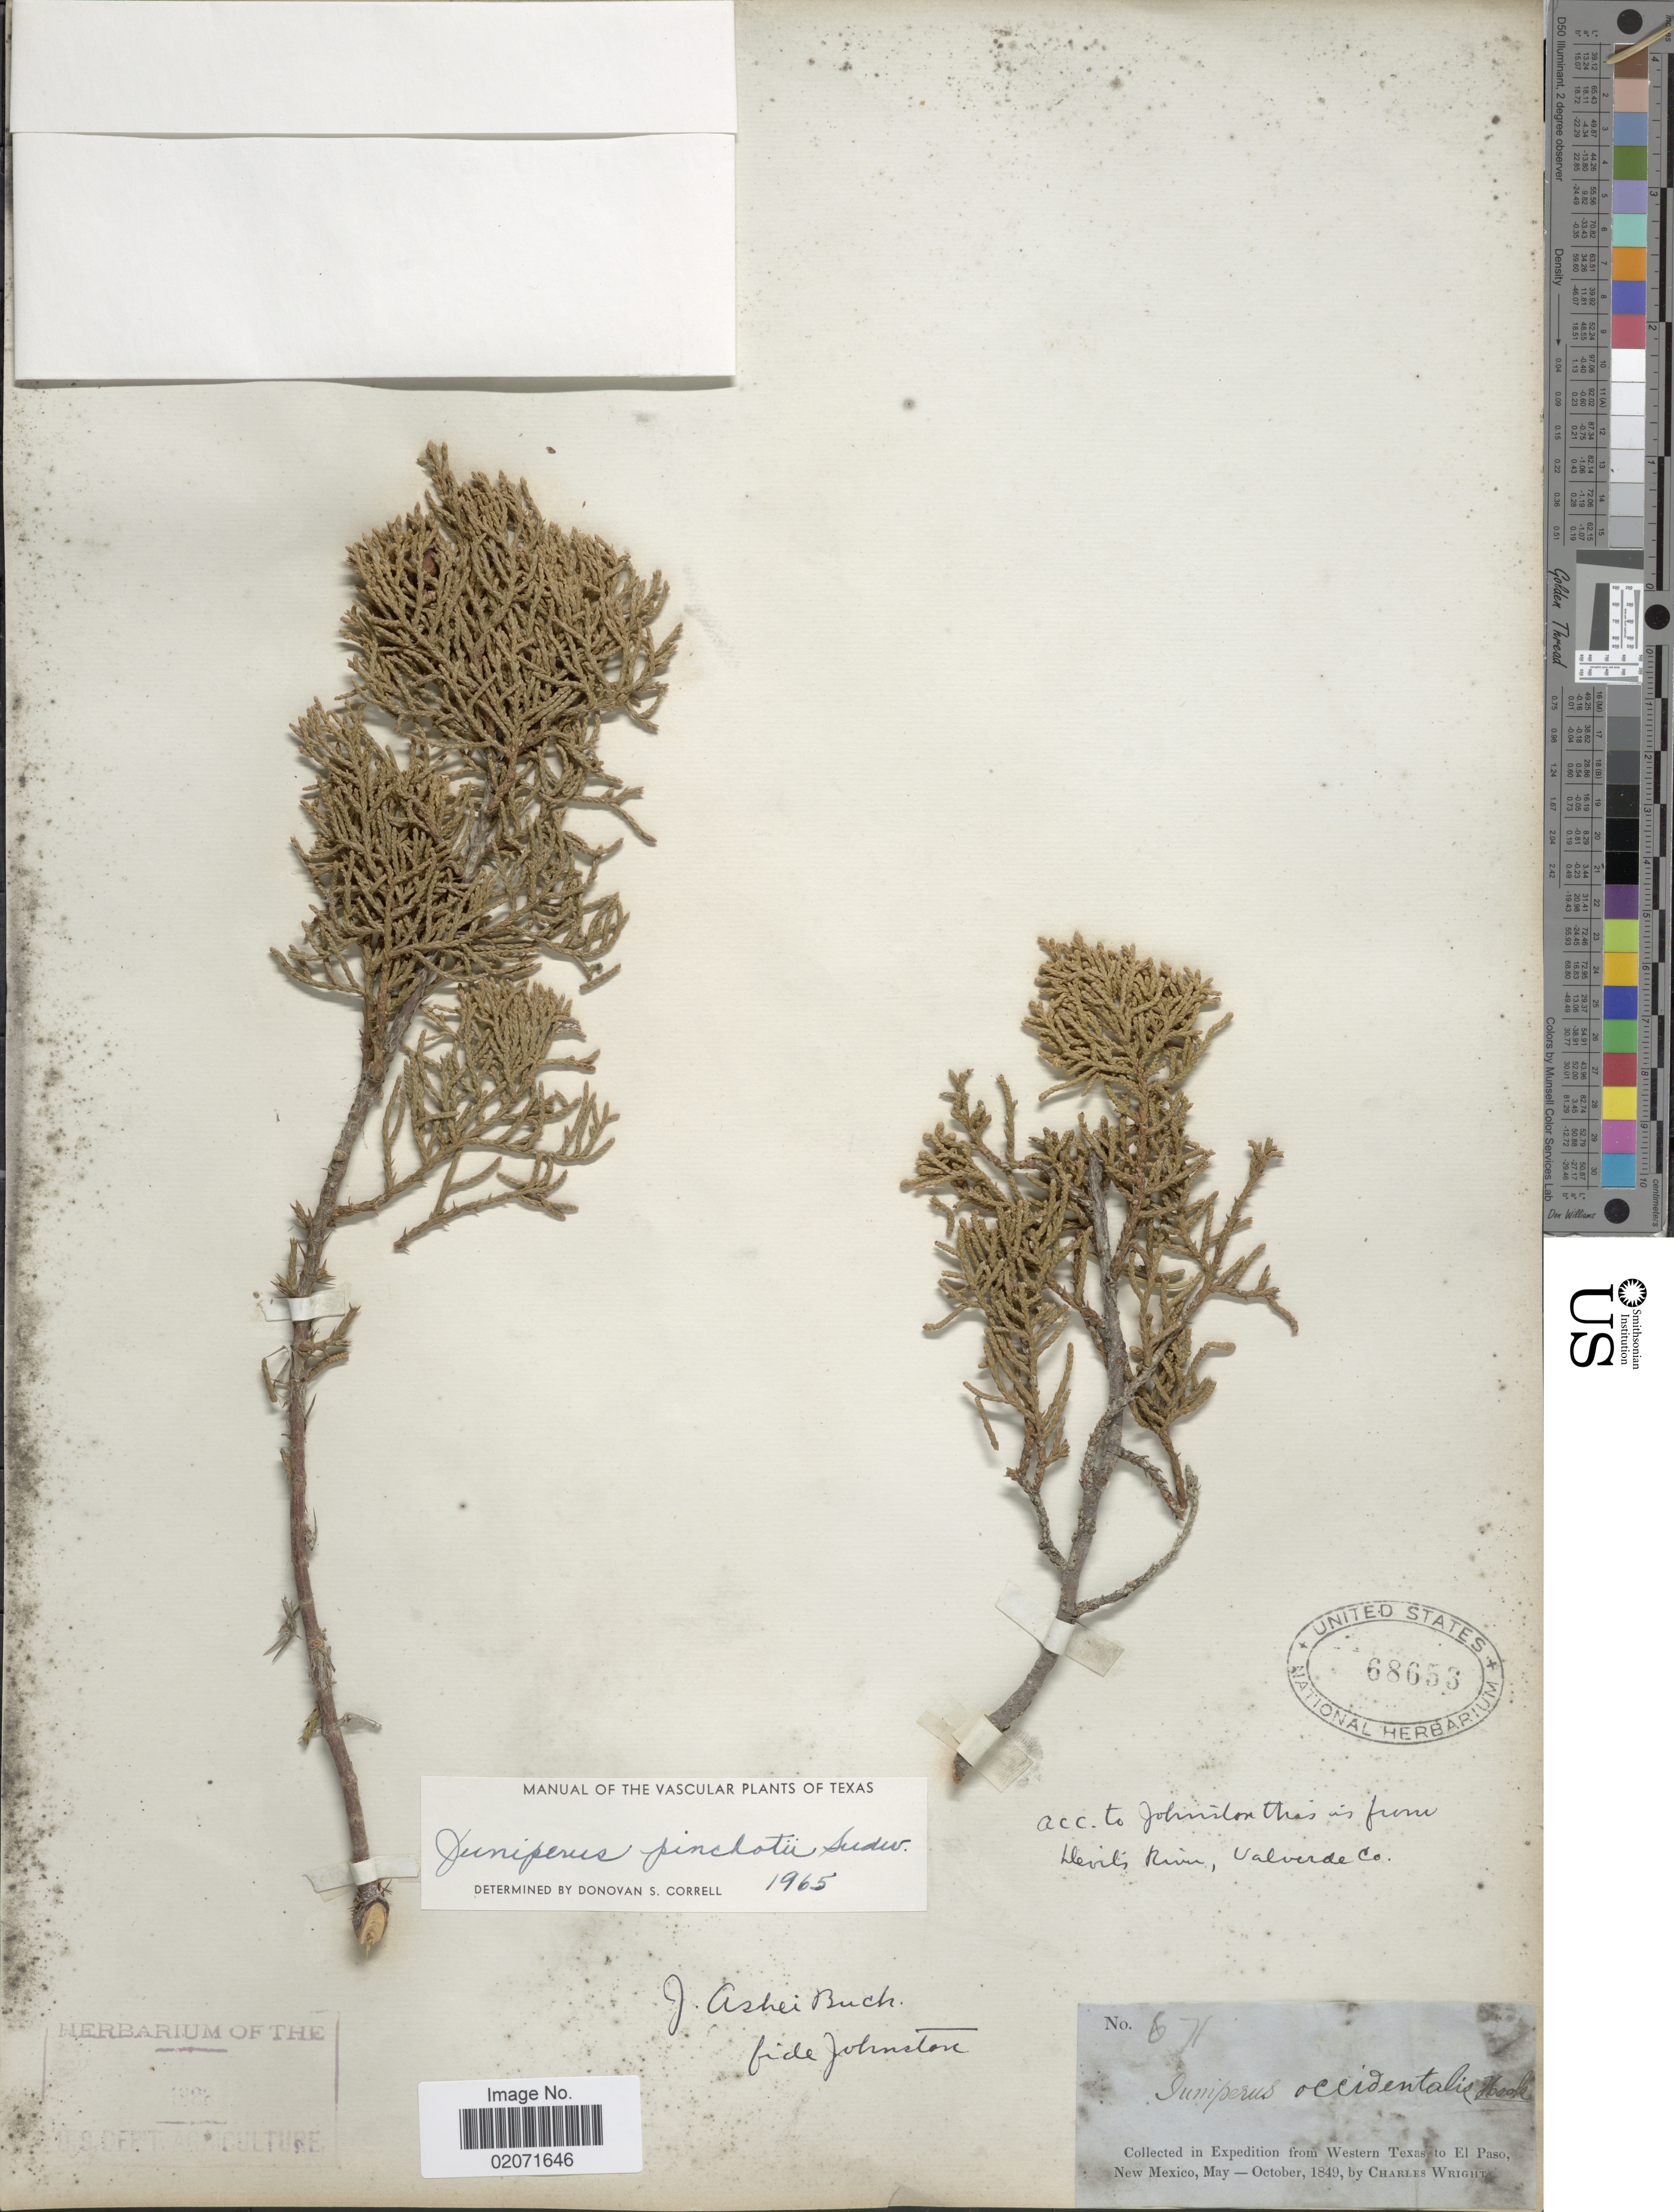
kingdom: Plantae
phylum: Tracheophyta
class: Pinopsida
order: Pinales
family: Cupressaceae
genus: Juniperus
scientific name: Juniperus pinchotii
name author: Sudw.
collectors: C. Wright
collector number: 671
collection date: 1849-05/1849-10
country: United States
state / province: New Mexico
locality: Western Texas to El Paso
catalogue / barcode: US 68653